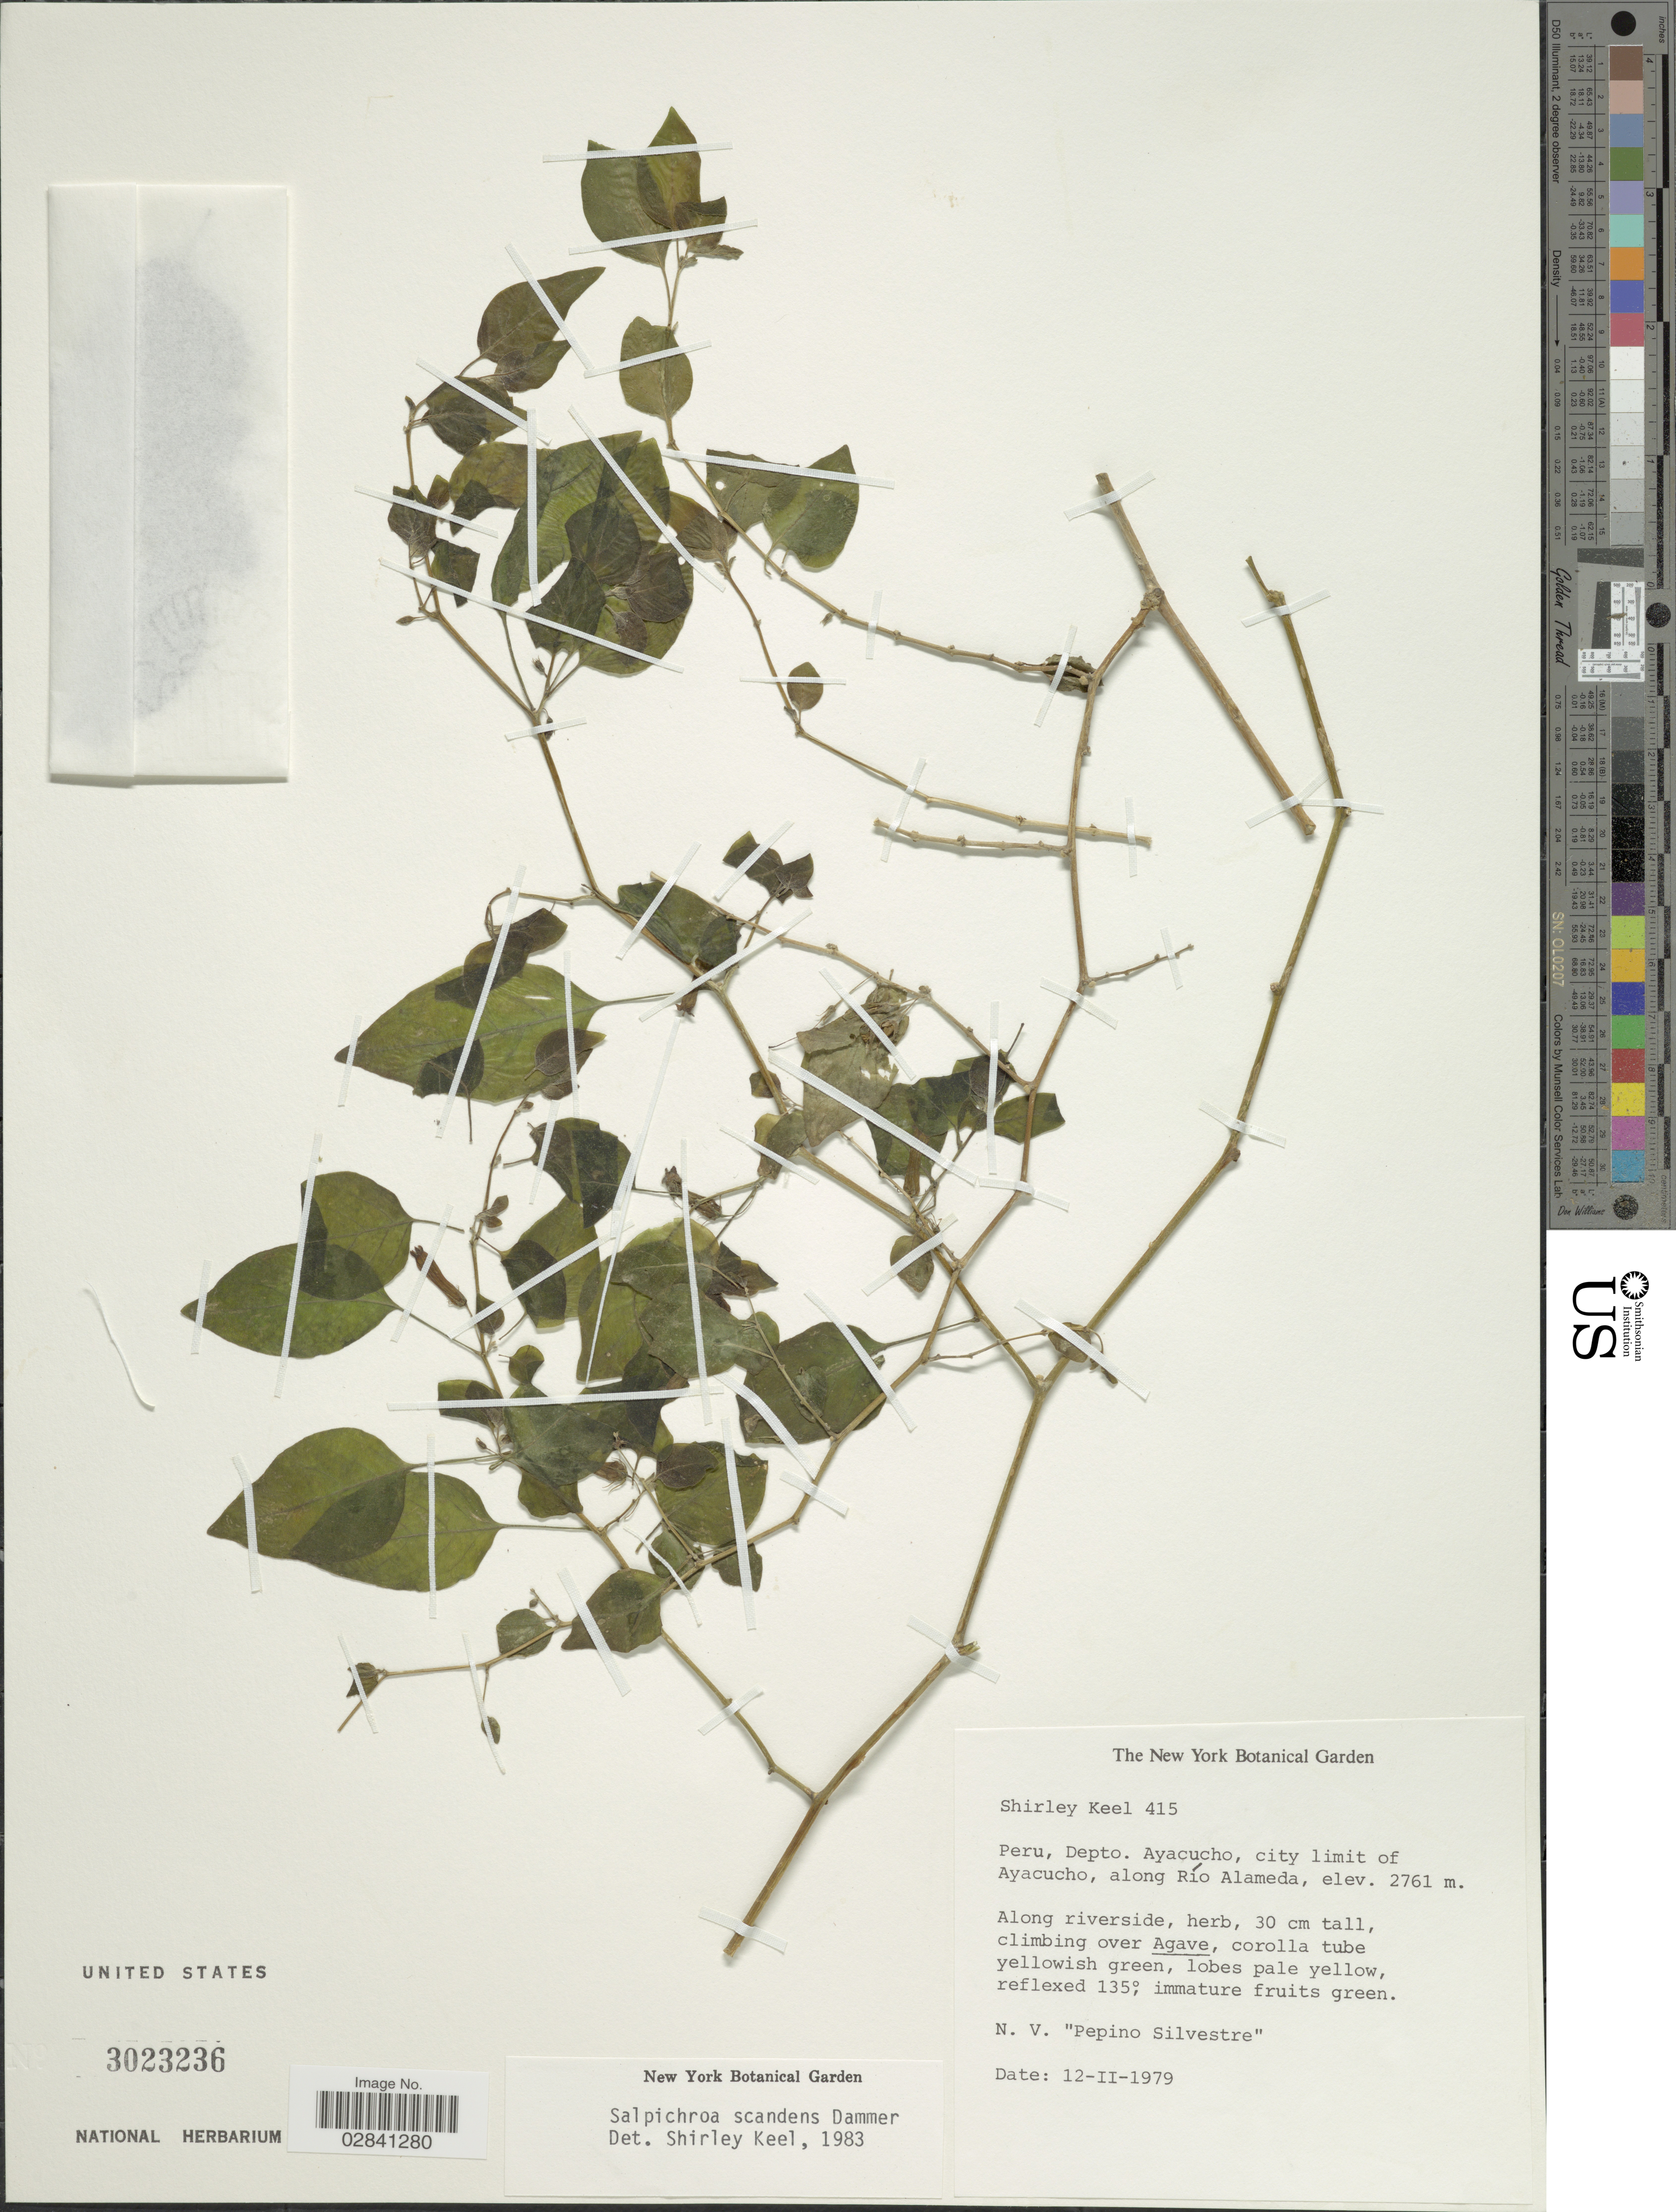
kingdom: Plantae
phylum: Tracheophyta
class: Magnoliopsida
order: Solanales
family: Solanaceae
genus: Salpichroa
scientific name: Salpichroa scandens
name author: Dammer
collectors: S. Keel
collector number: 415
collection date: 1979-02-12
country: Peru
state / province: Ayacucho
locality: Depto. Ayacucho, city limit of Ayacucho, along Río Alameda.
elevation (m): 2761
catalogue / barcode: US 3023236